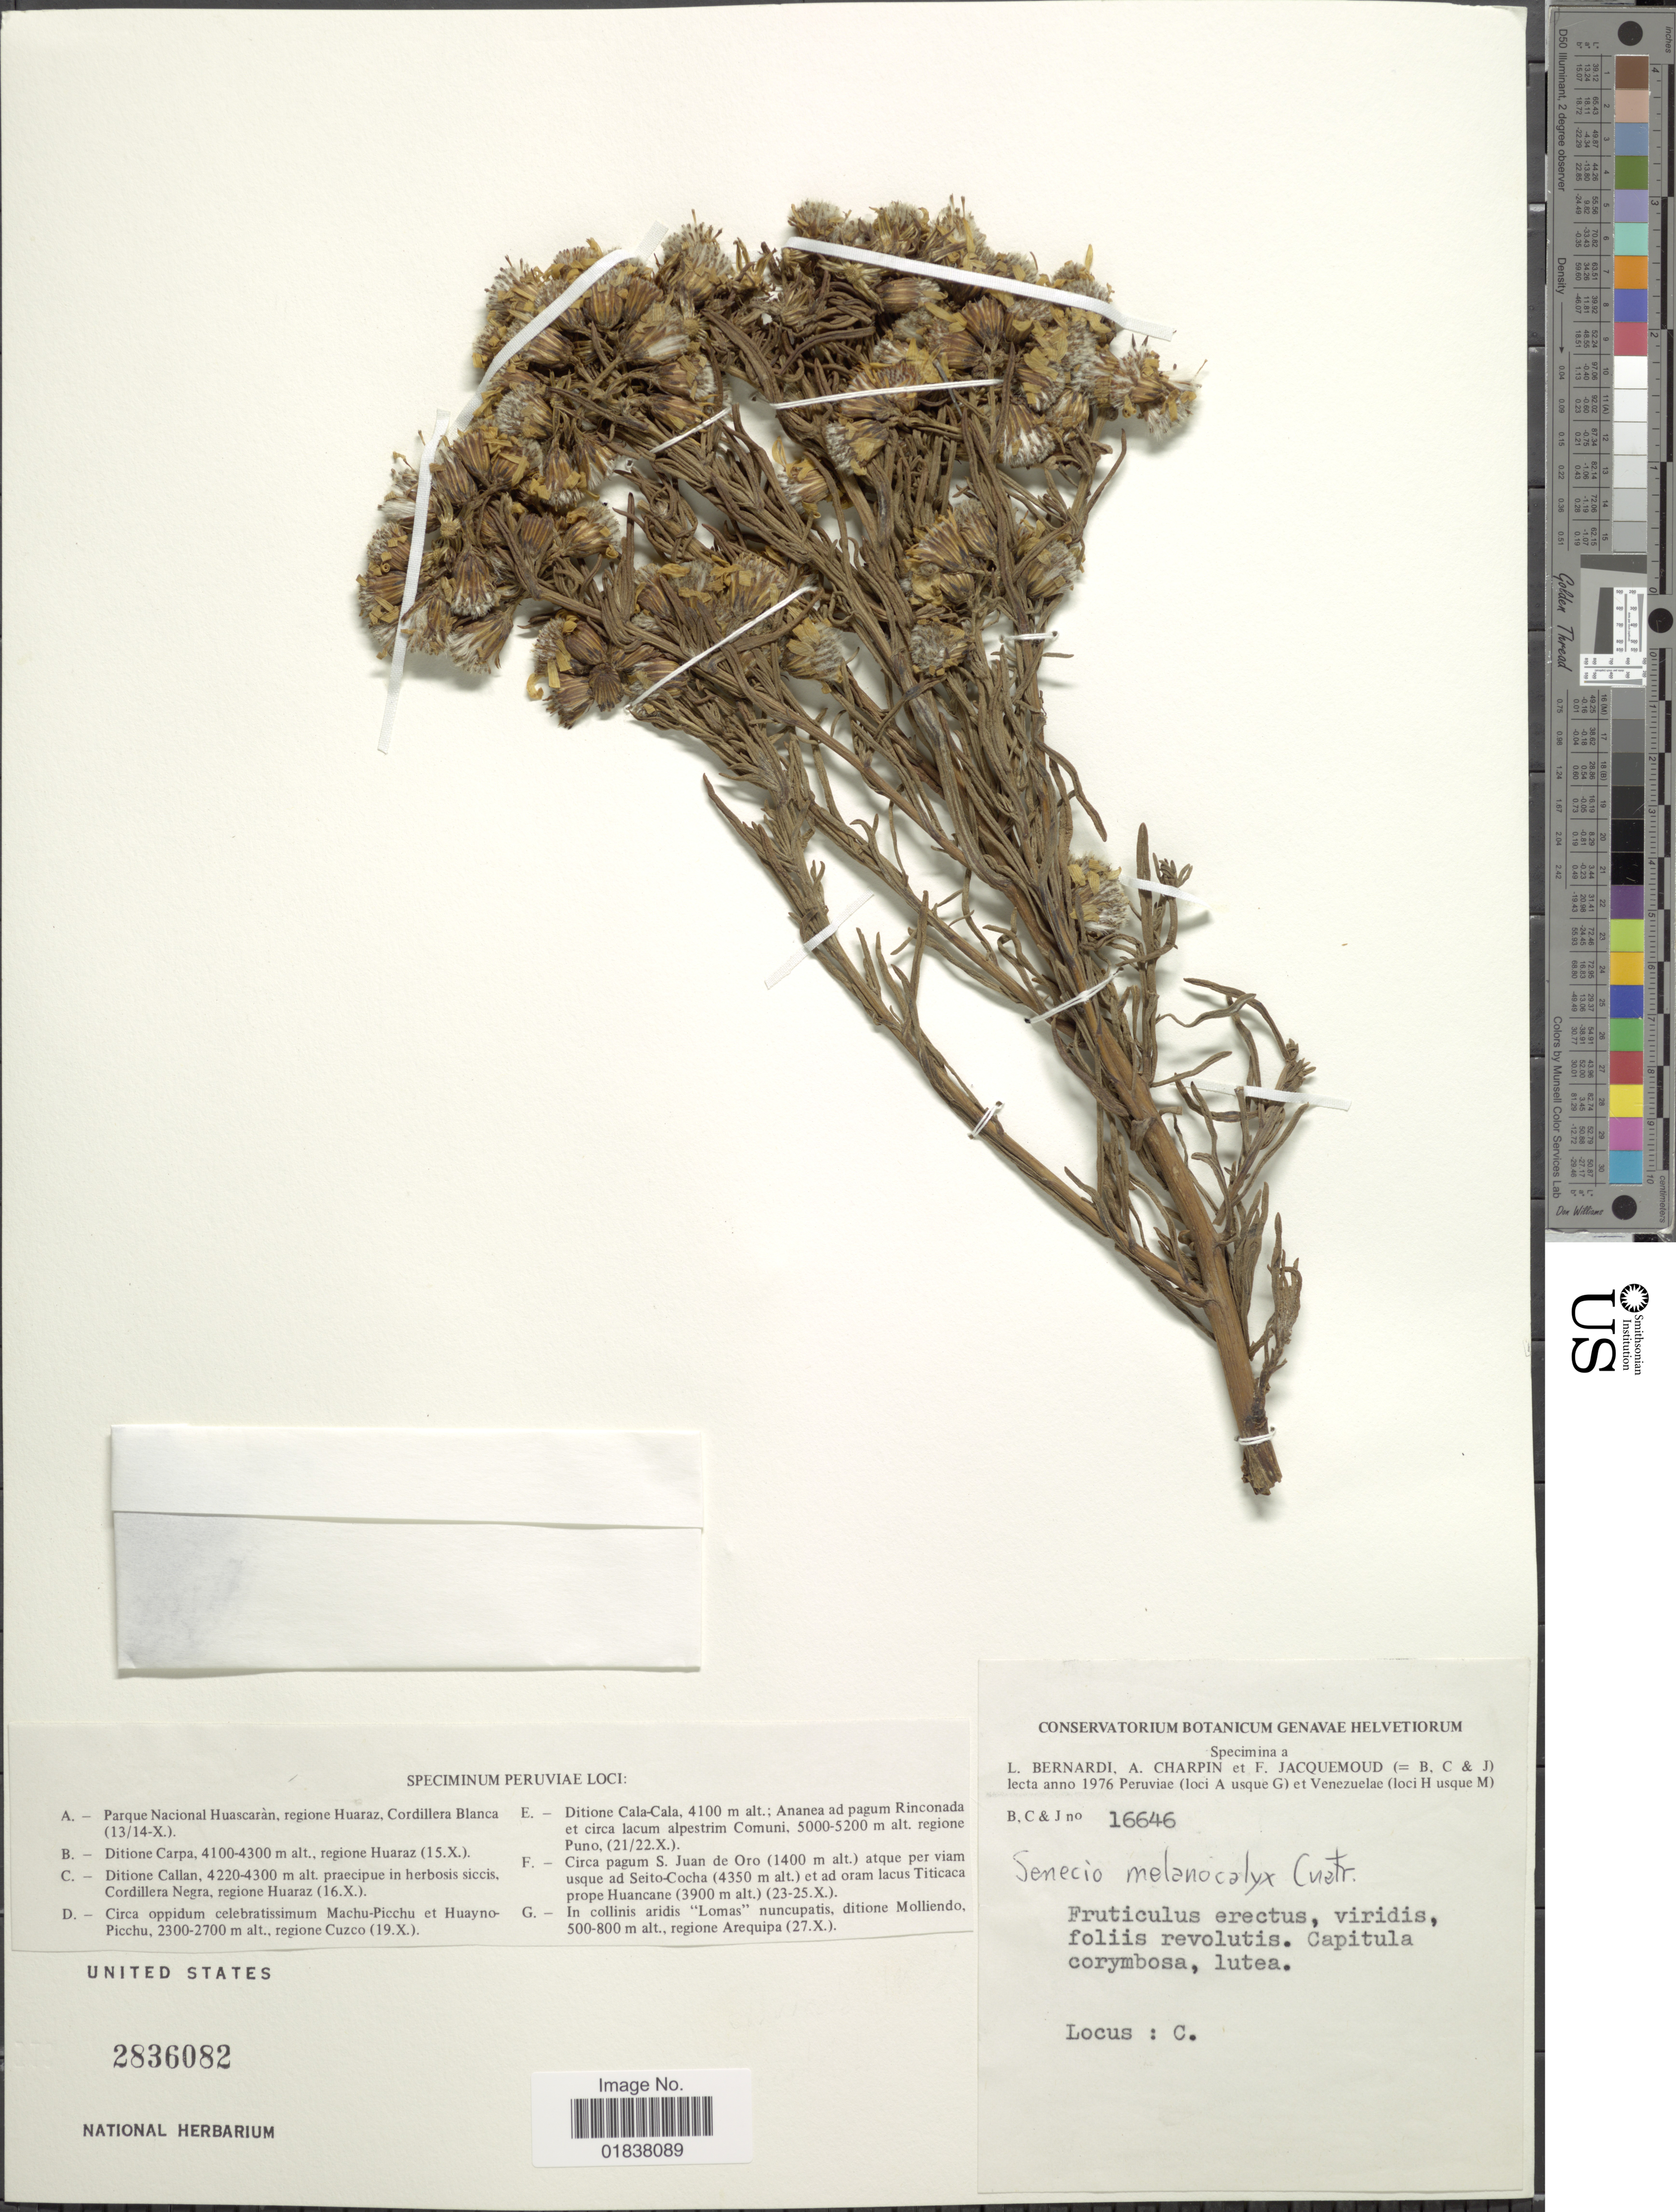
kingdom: Plantae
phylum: Tracheophyta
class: Magnoliopsida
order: Asterales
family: Asteraceae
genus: Senecio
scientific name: Senecio melanocalyx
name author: Cuatrec.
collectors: A. Charpin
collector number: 16646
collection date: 1976-10-16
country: Peru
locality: Ditione Callan, Cordillera Negra, regione Huaraz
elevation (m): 4220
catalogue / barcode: US 2836082